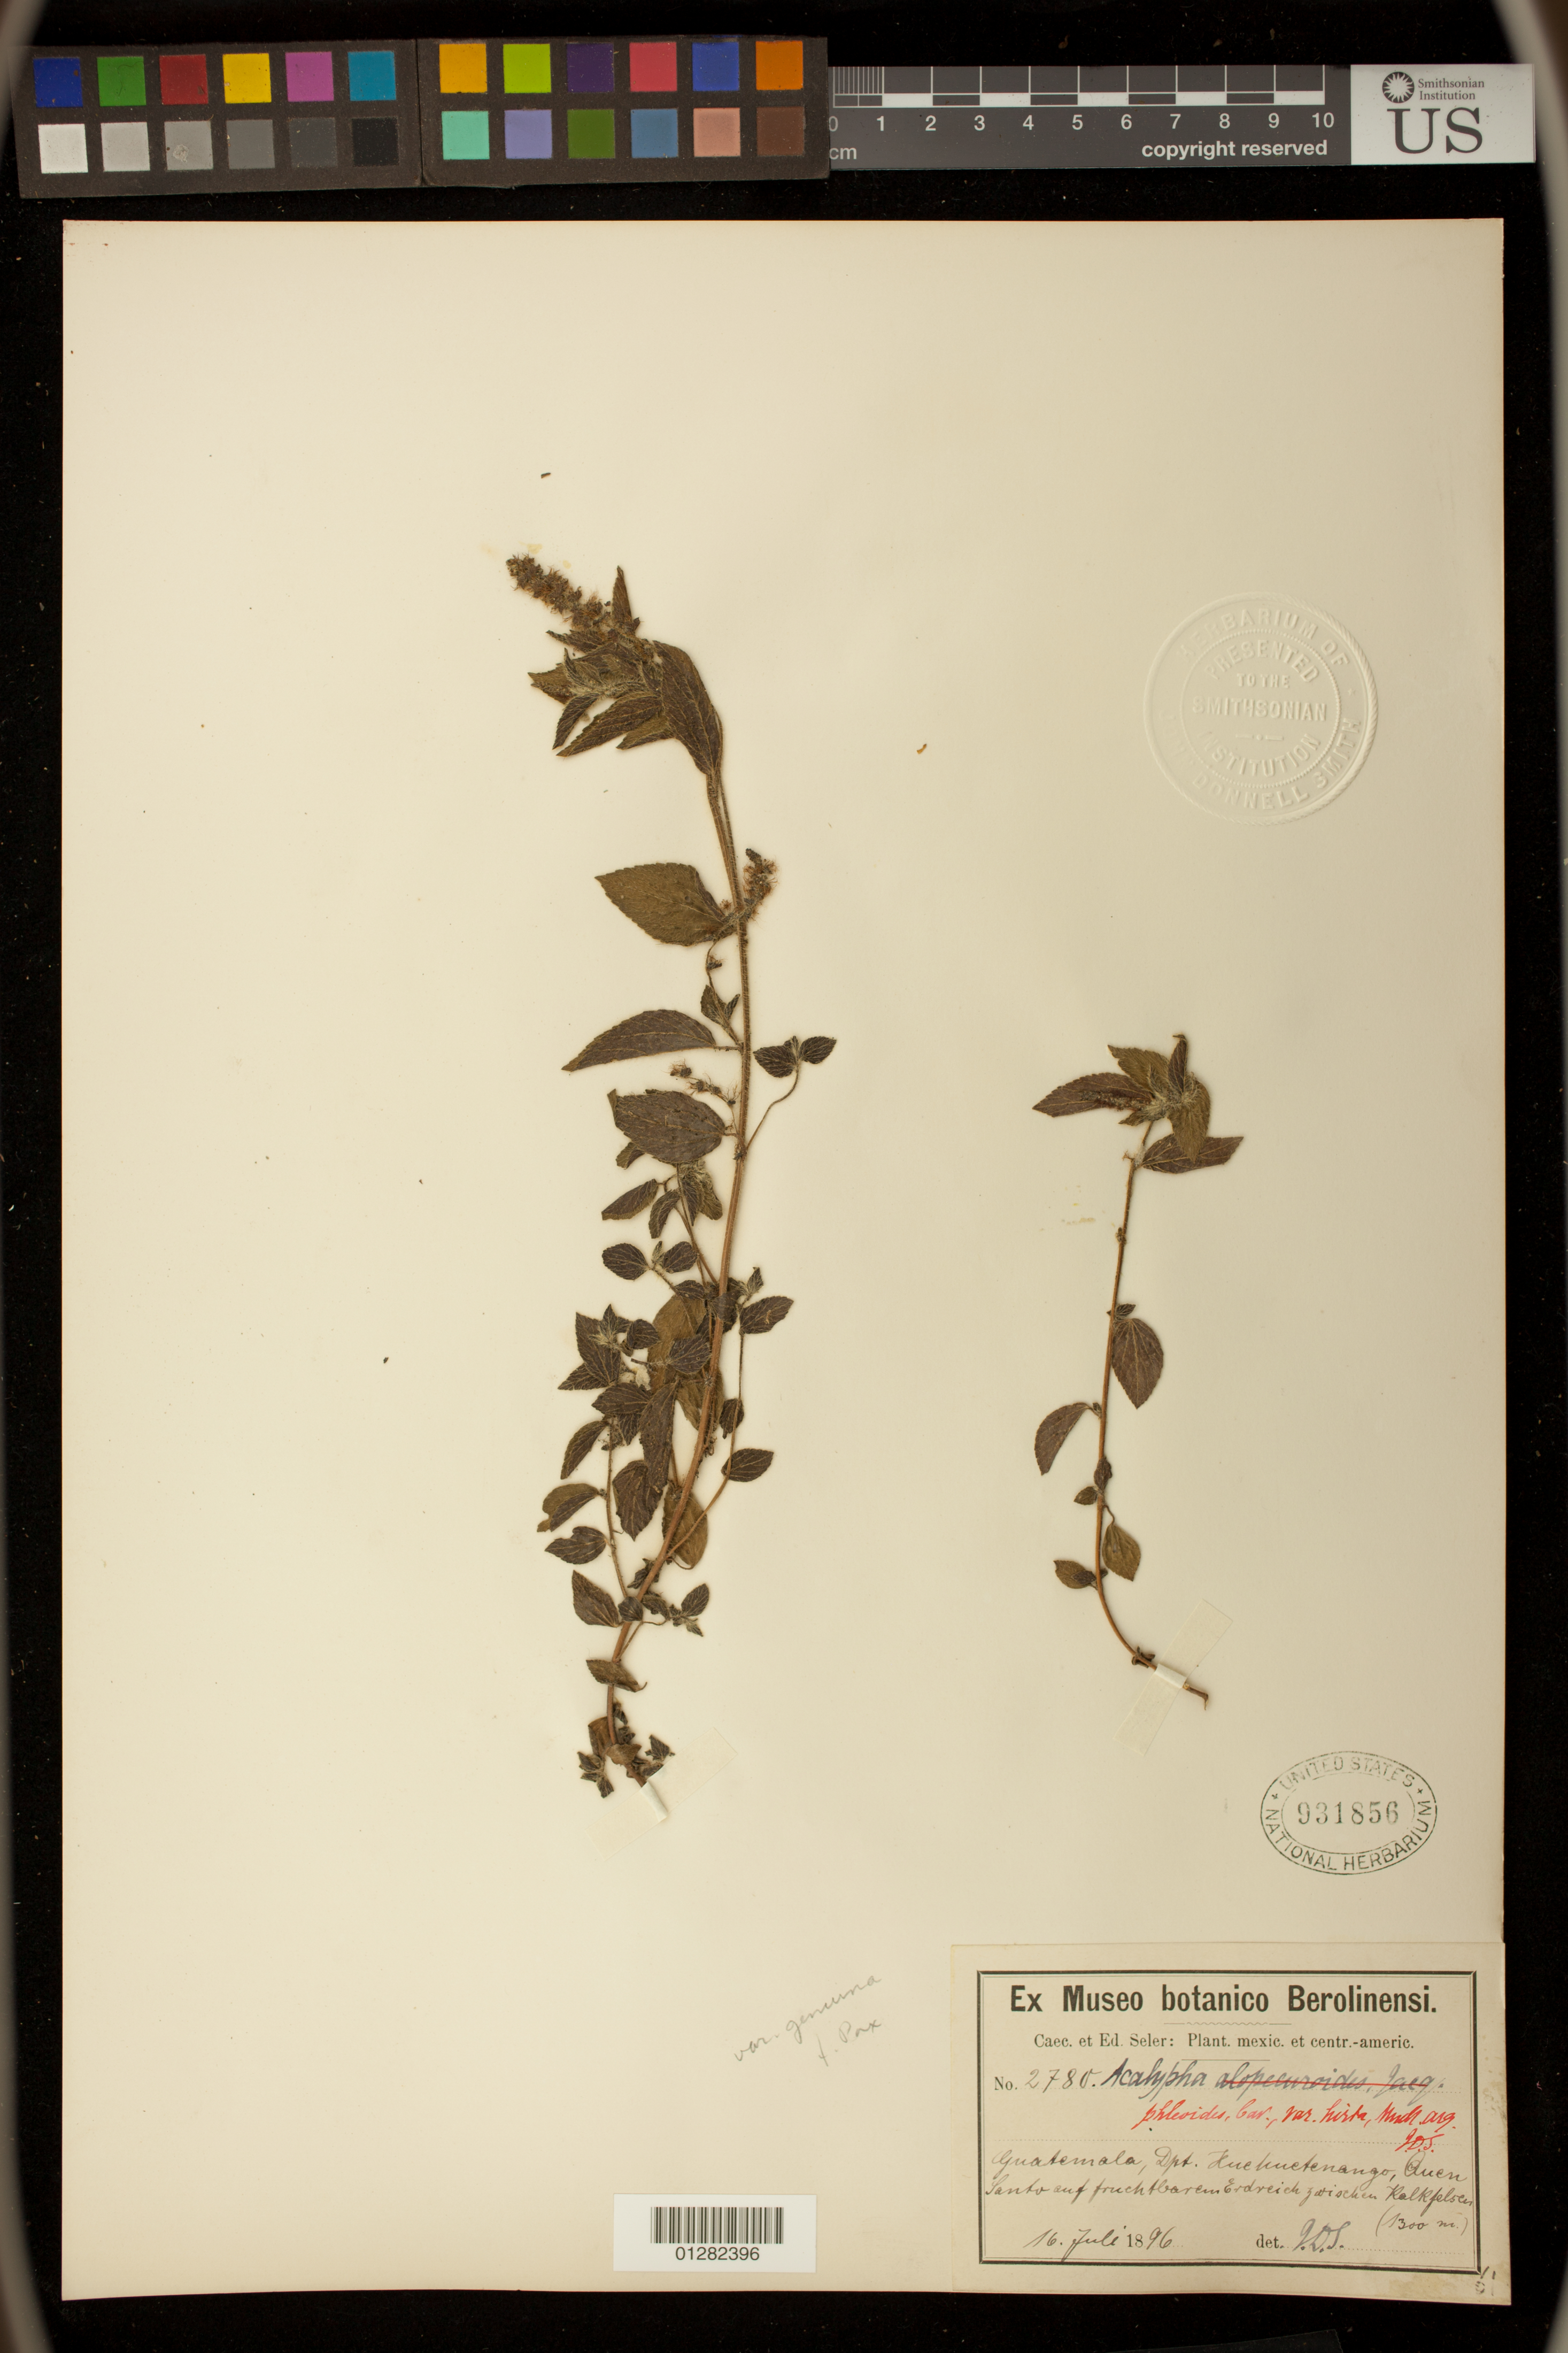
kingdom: Plantae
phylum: Tracheophyta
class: Magnoliopsida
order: Malpighiales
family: Euphorbiaceae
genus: Acalypha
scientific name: Acalypha phleoides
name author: Cav.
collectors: W. E. Harmon & J. D. Dwyer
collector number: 2780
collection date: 1896-07-16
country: Guatemala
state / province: Huehuetenango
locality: Auen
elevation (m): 1300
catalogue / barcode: US 931856